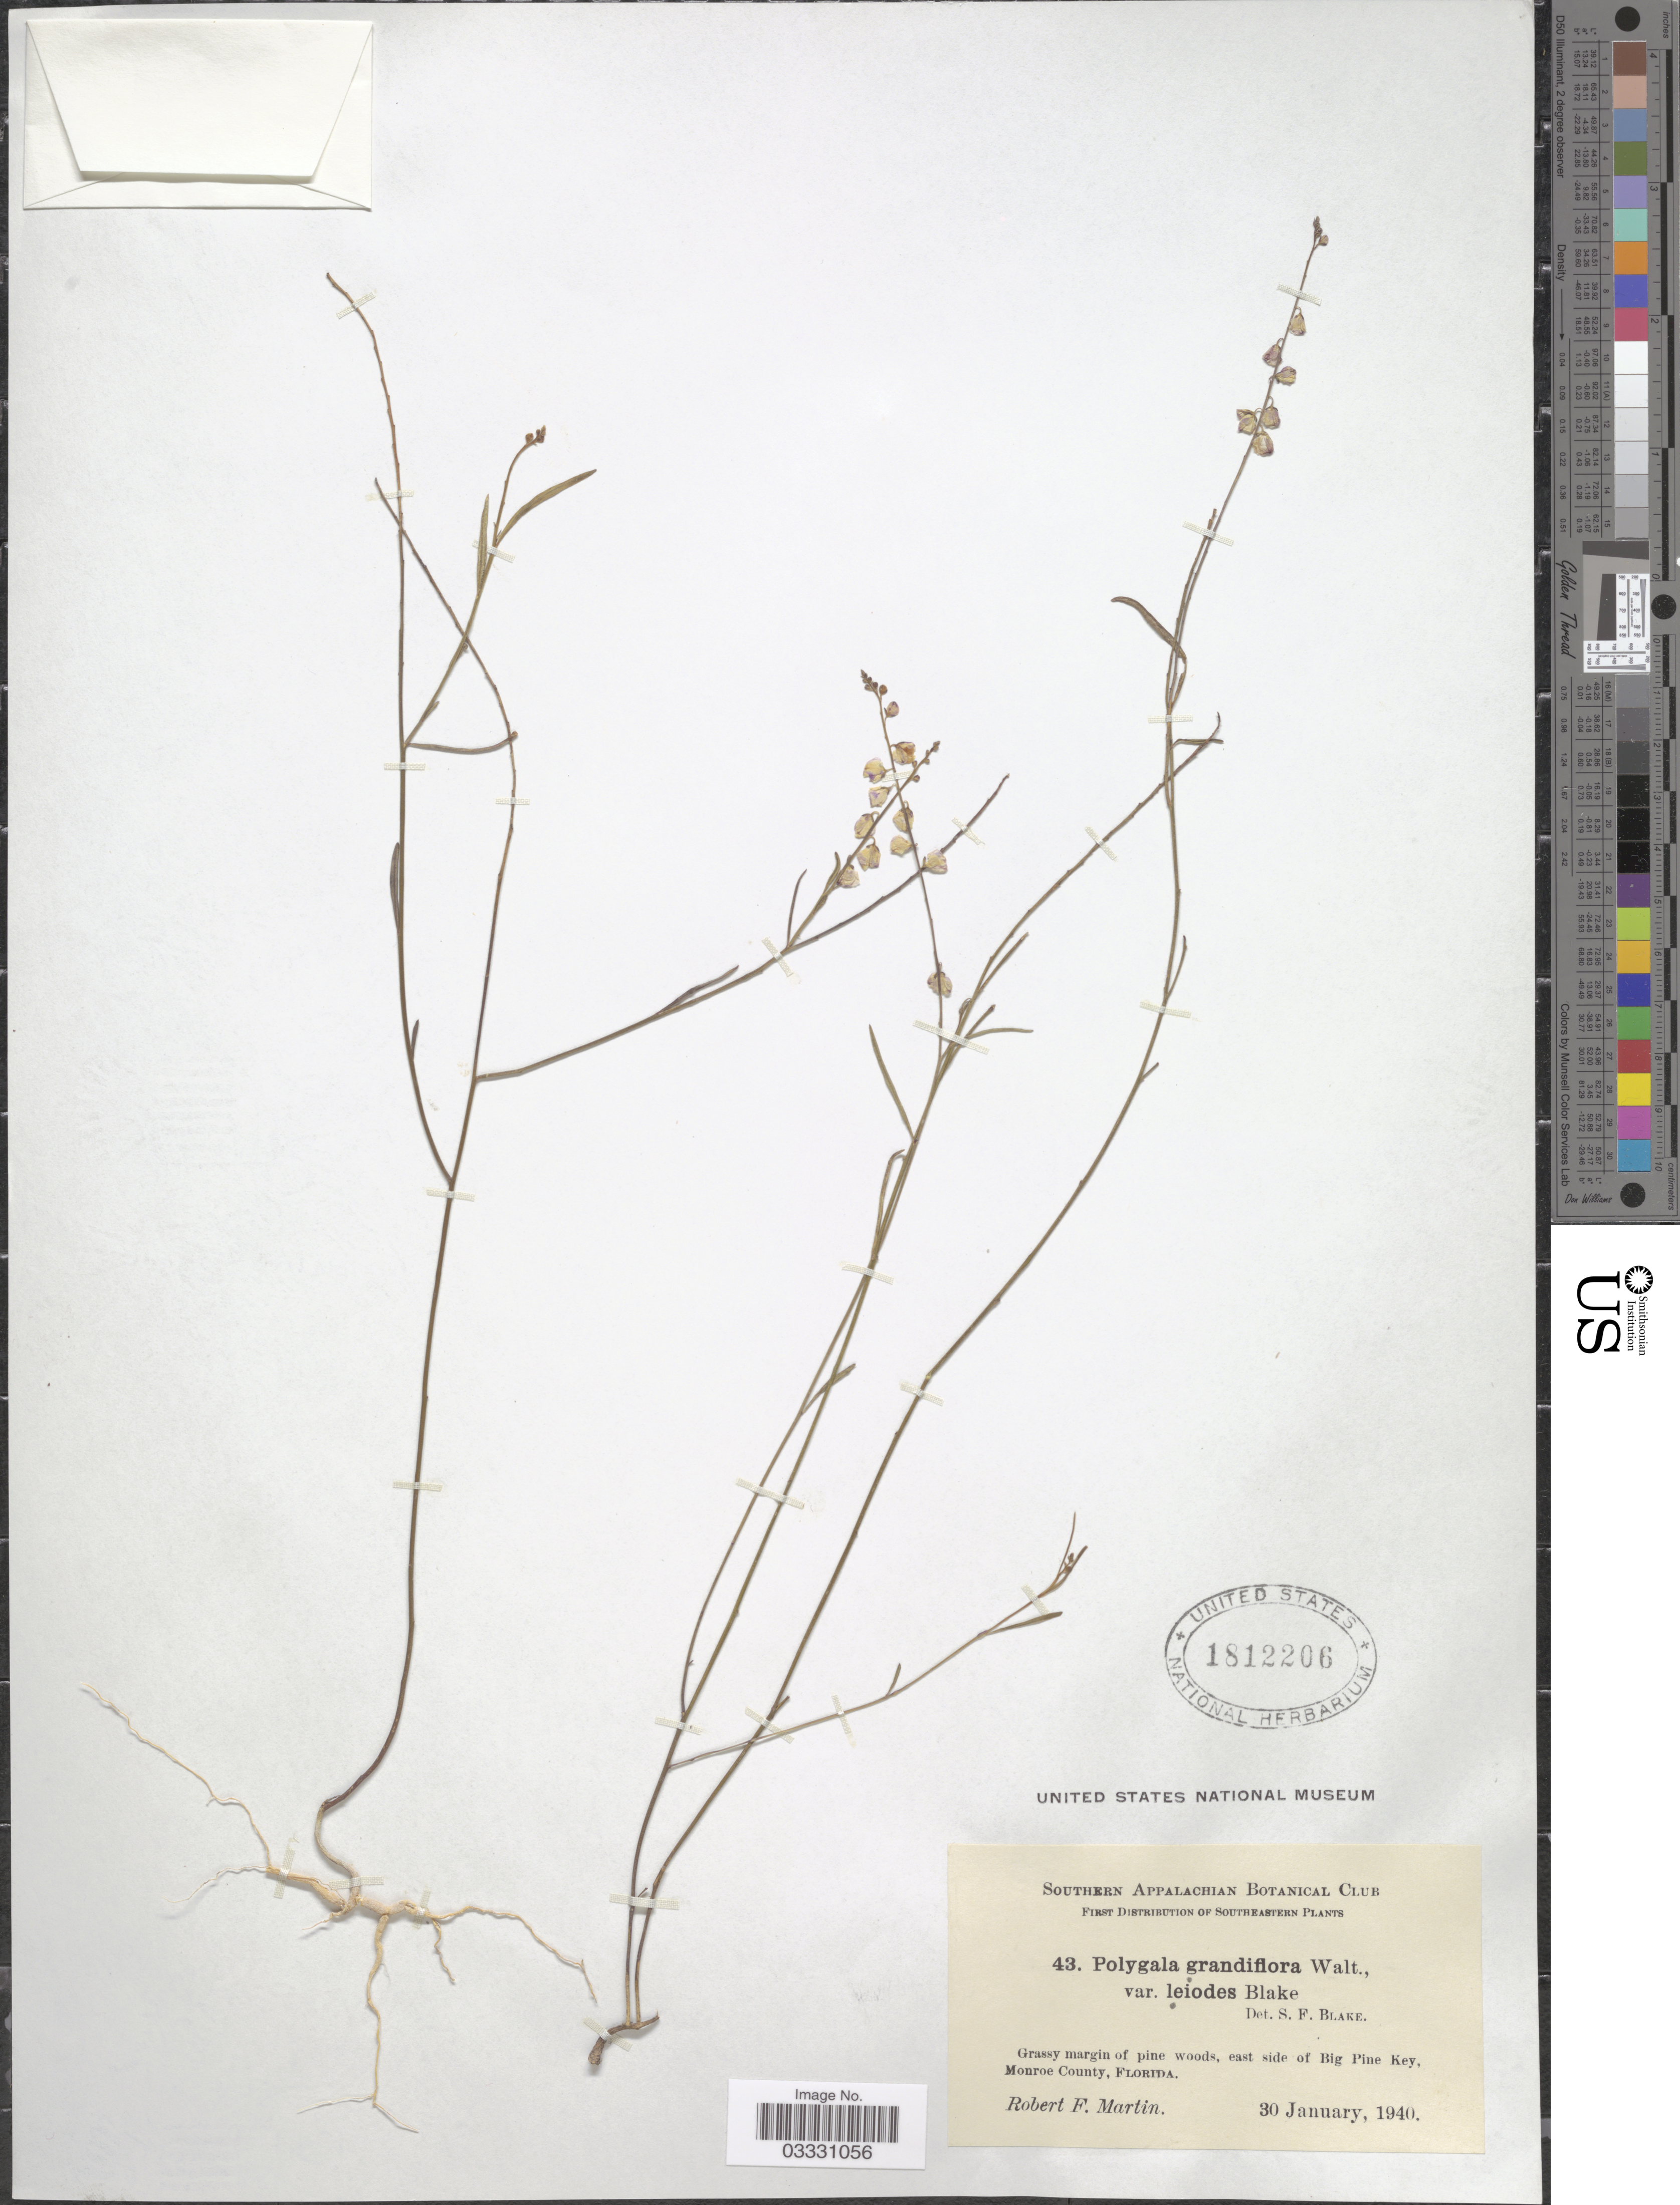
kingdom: Plantae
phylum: Tracheophyta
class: Magnoliopsida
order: Fabales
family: Polygalaceae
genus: Polygala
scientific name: Polygala grandiflora var. leiodes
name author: S.F. Blake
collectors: R. F. Martin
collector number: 43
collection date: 1940-01-30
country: United States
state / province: Florida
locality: East side of Big Pine Key, Monroe County.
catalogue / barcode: US 1812206